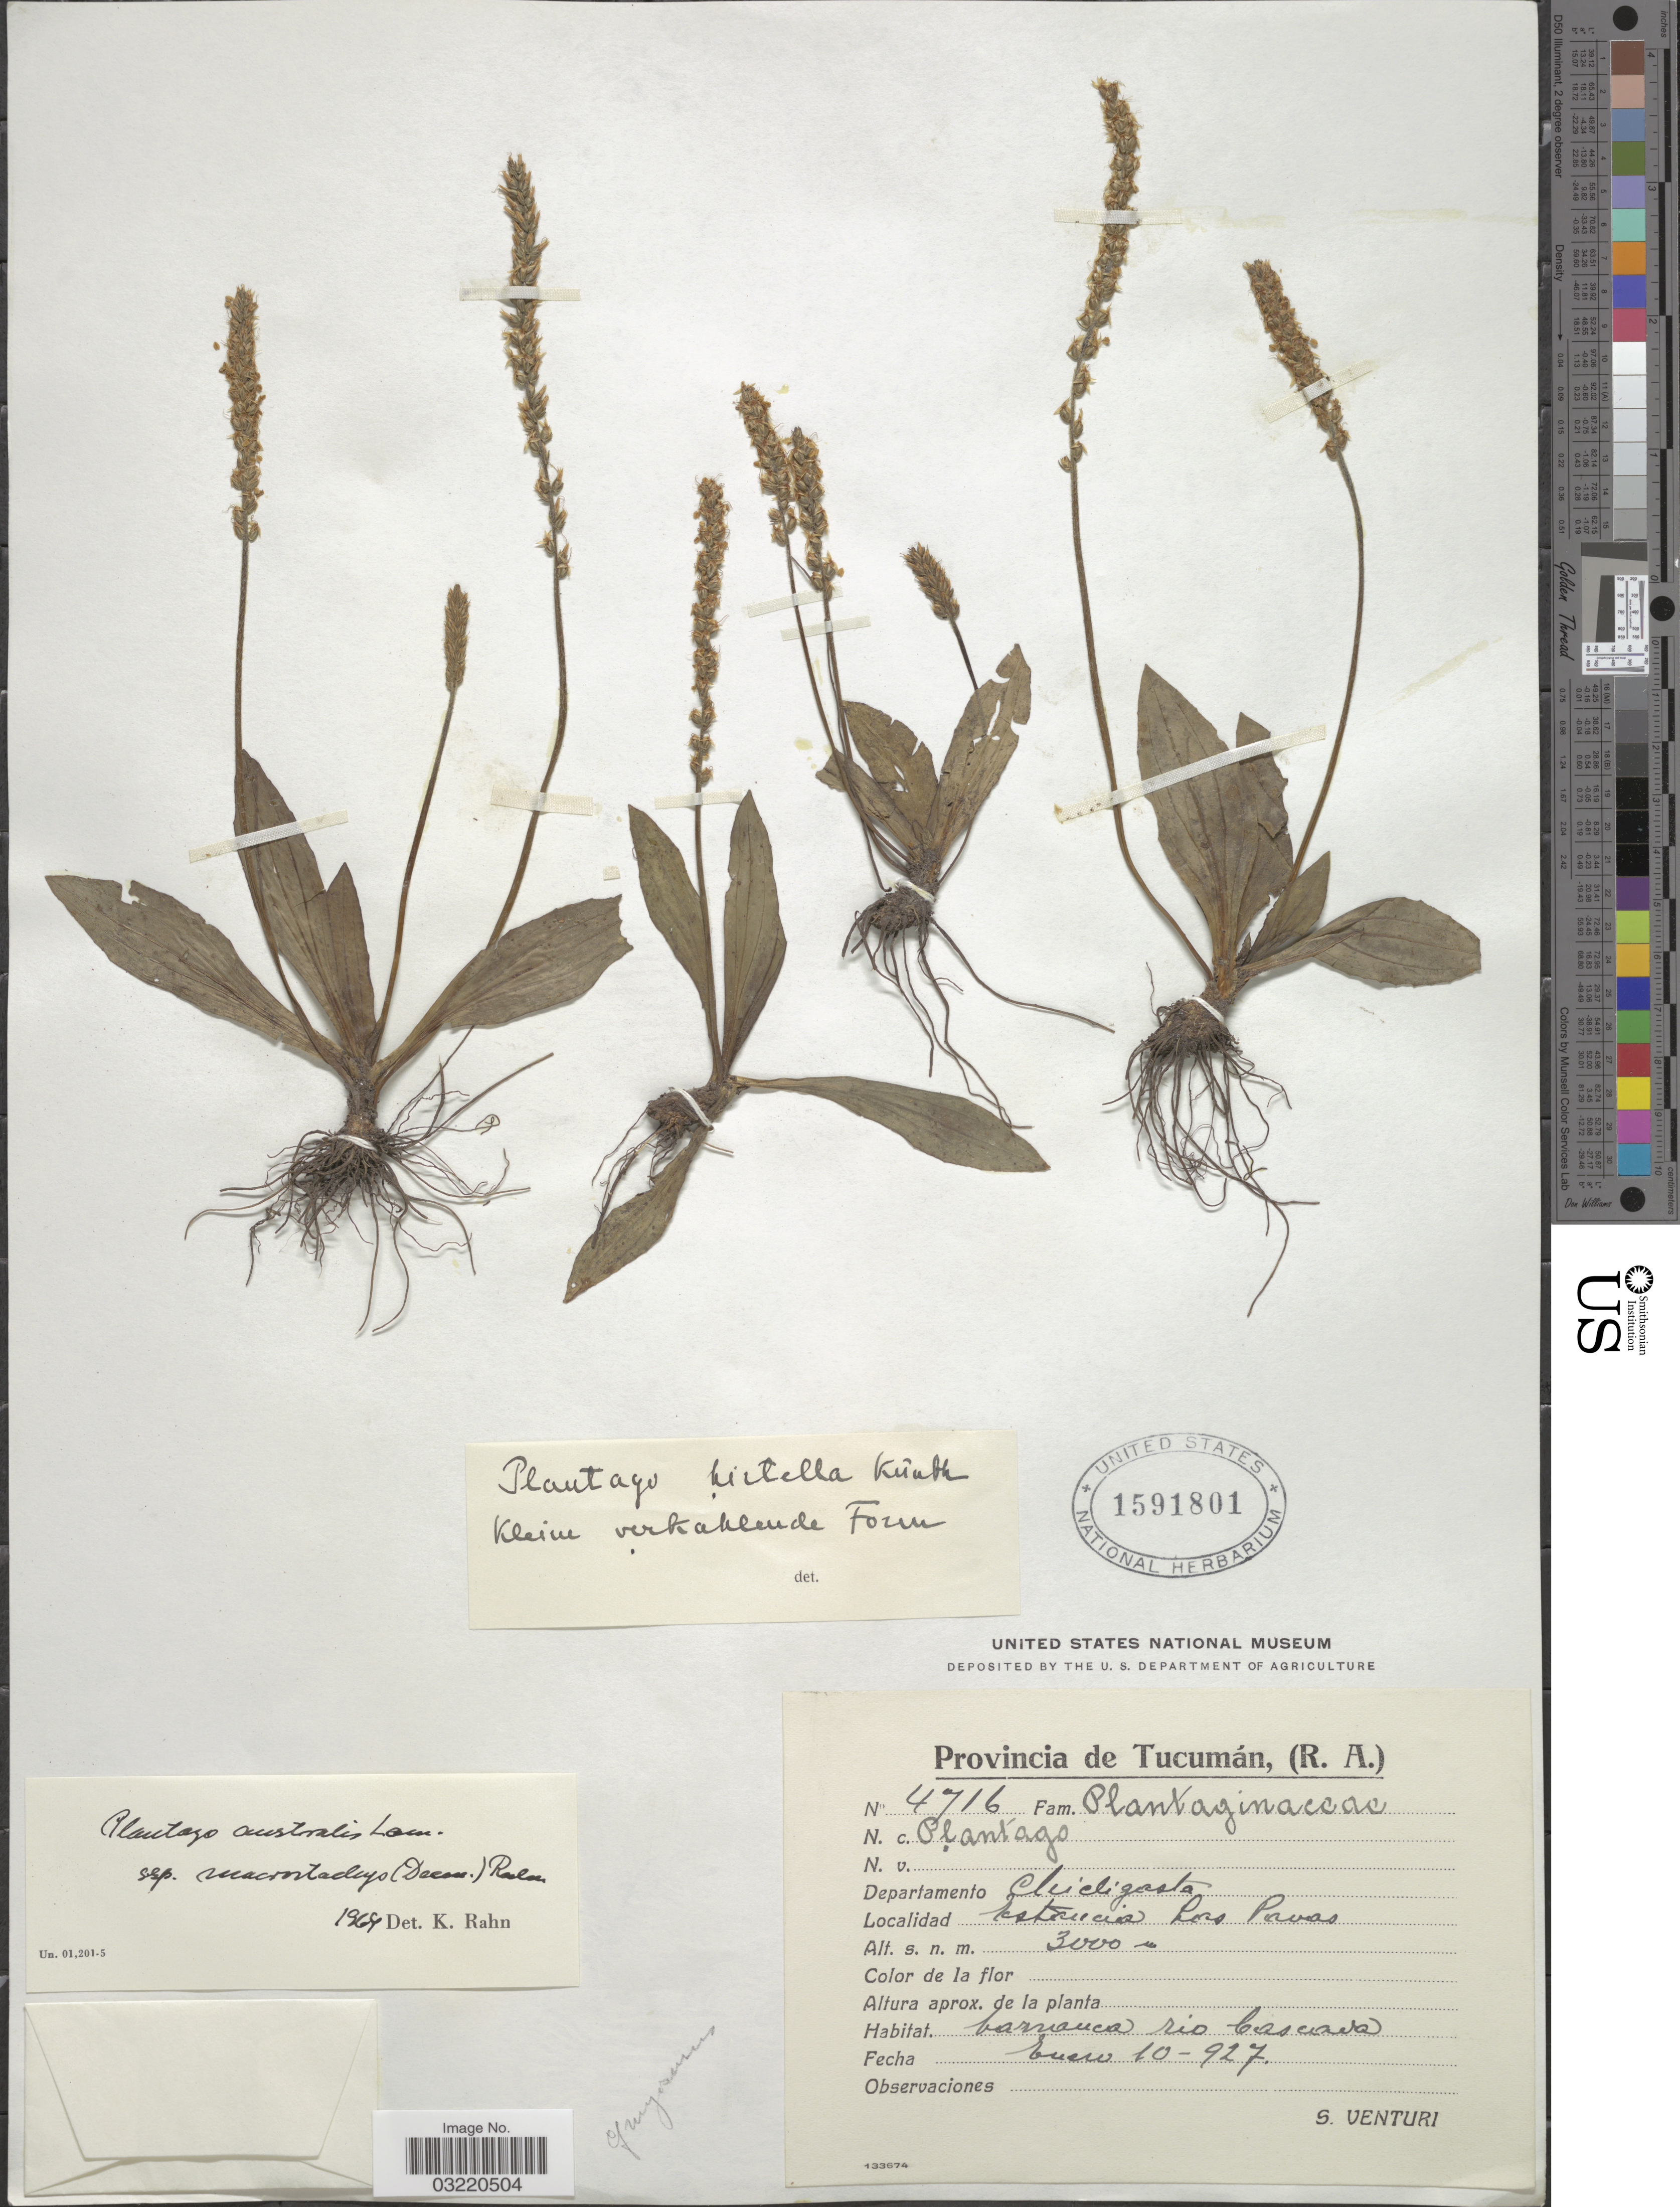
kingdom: Plantae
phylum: Tracheophyta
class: Magnoliopsida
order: Lamiales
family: Plantaginaceae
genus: Plantago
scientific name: Plantago australis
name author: Lam.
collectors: S. Venturi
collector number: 4716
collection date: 1927-01-10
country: Argentina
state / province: Tucuman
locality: Departamento Chicligasta. Estancia Las Pavas.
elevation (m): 3000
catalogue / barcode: US 1591801